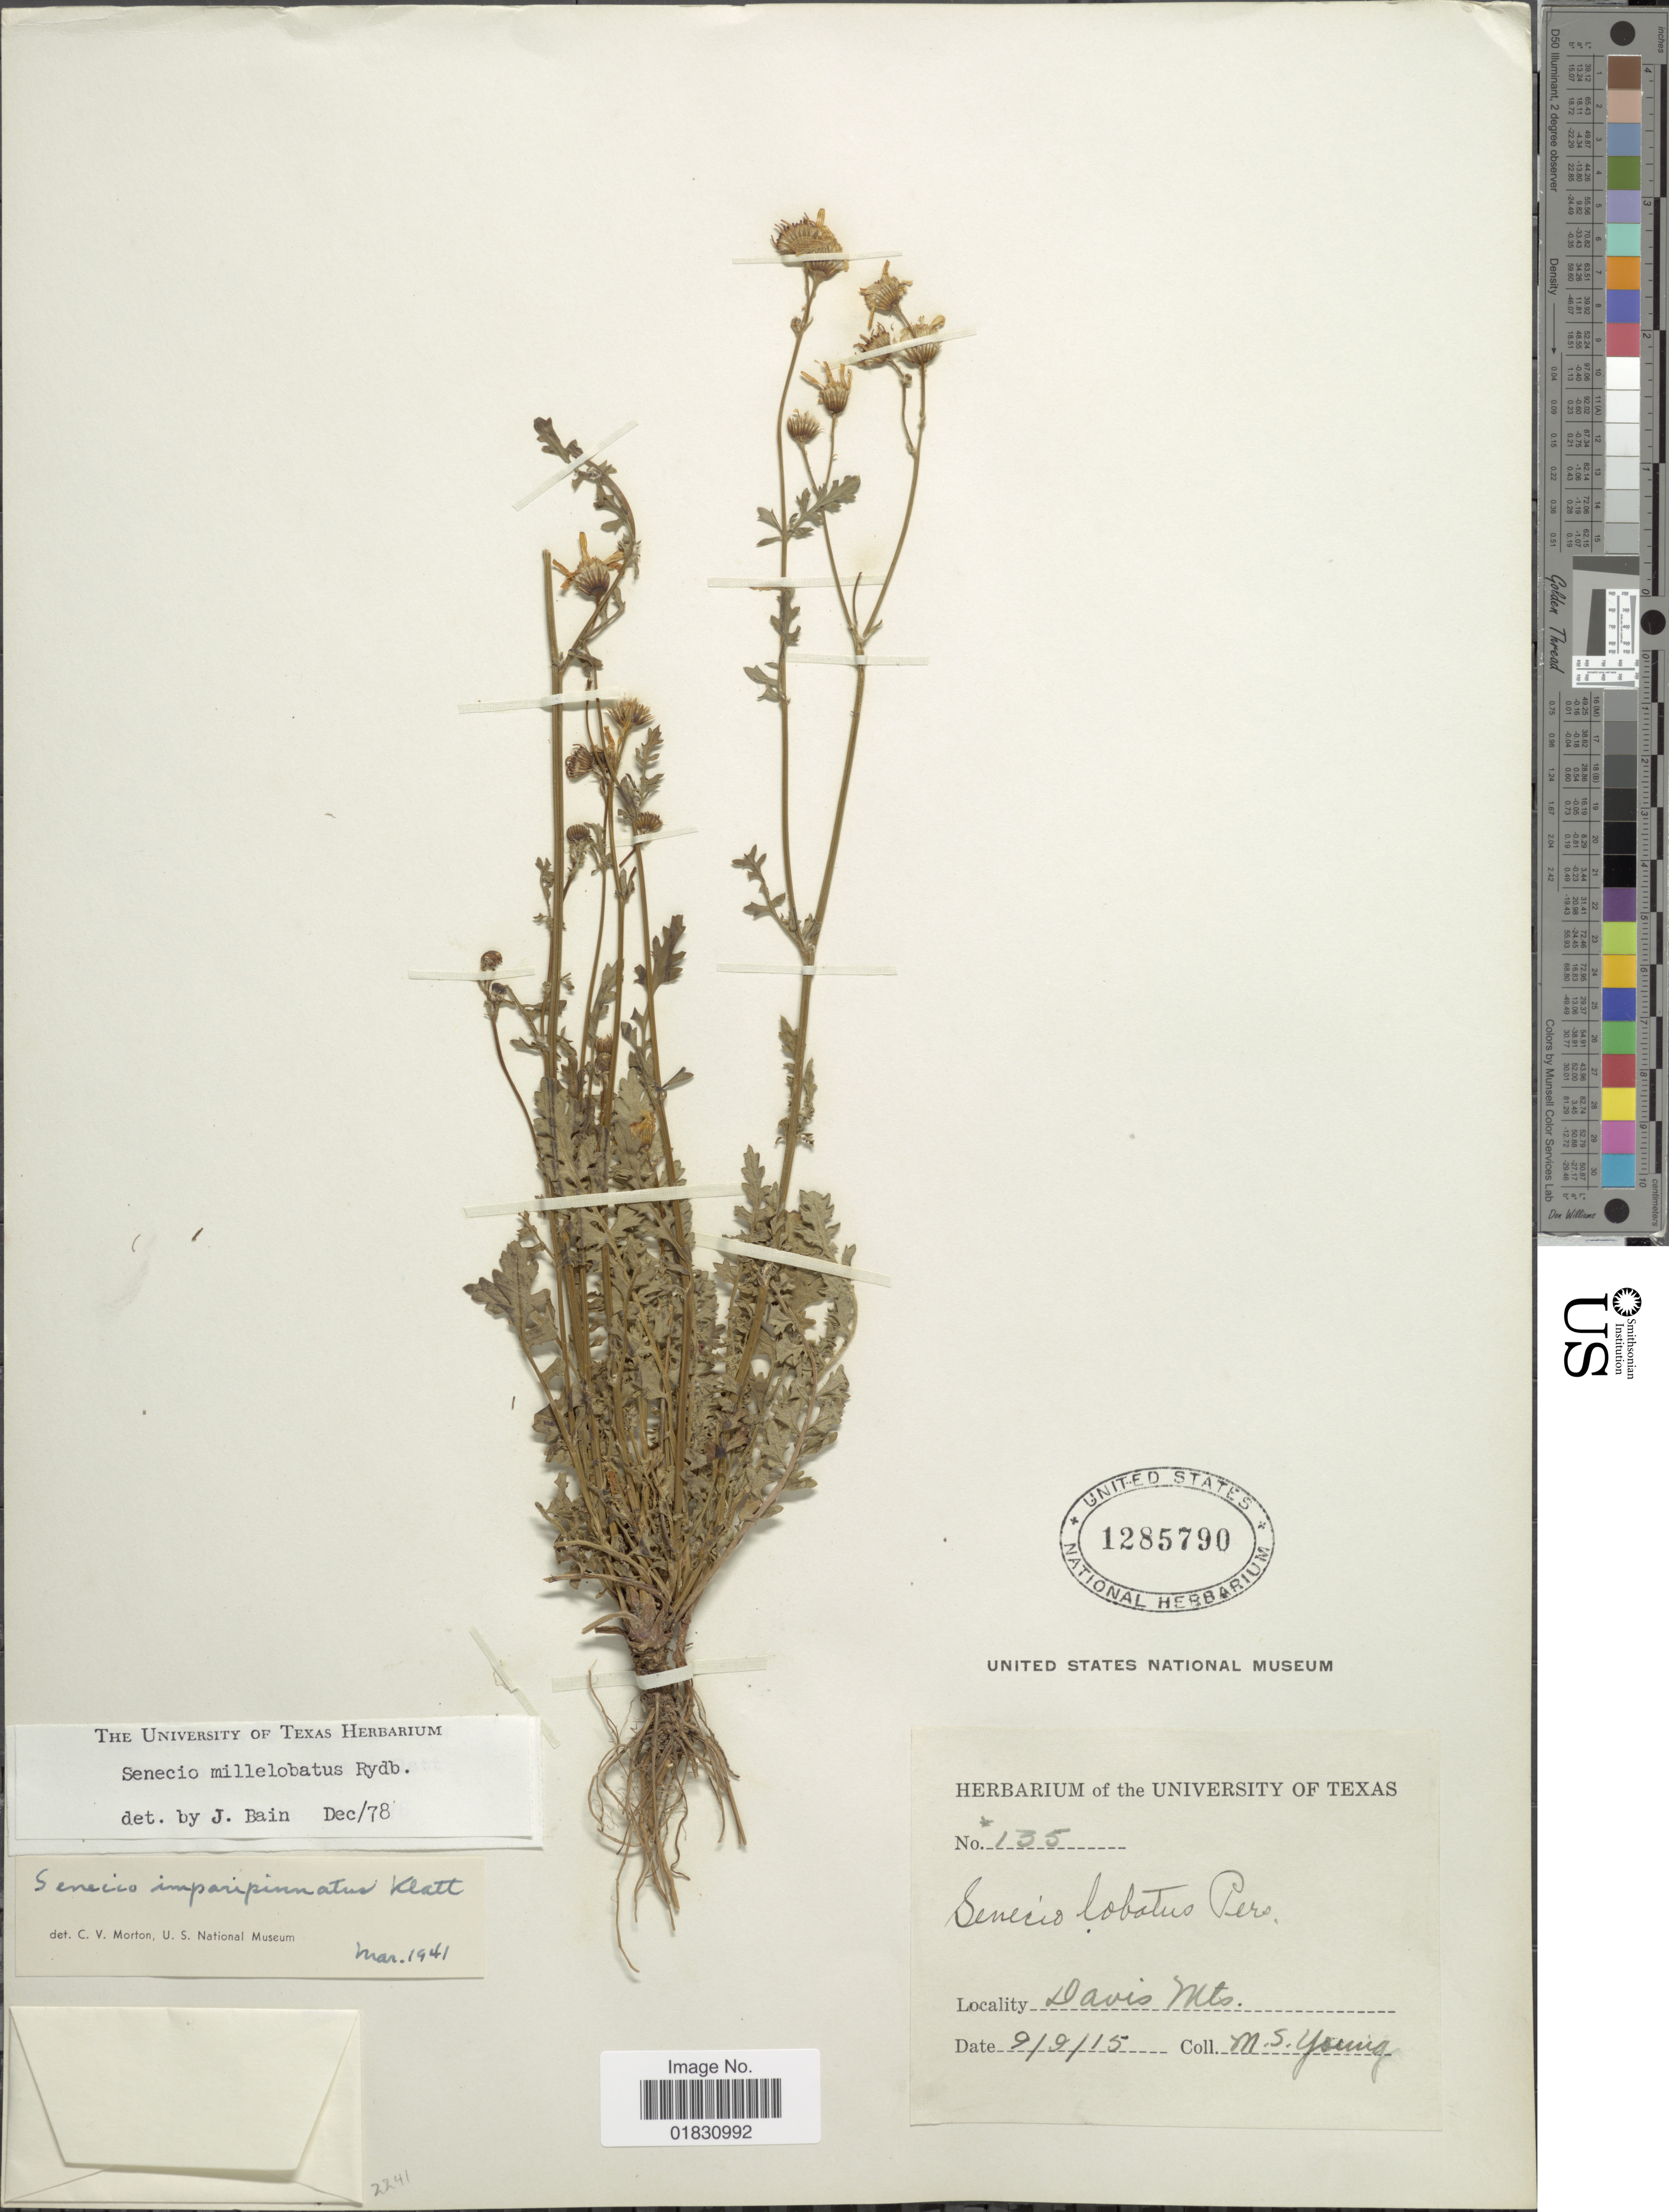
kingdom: Plantae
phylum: Tracheophyta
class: Magnoliopsida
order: Asterales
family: Asteraceae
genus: Packera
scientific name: Packera millelobata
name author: (Rydb.) W.A. Weber & Á. Löve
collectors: M. Young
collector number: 135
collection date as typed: Transcribed d/m/y: 9/9/15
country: United States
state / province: Texas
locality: Davis Mts.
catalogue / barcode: US 1285790